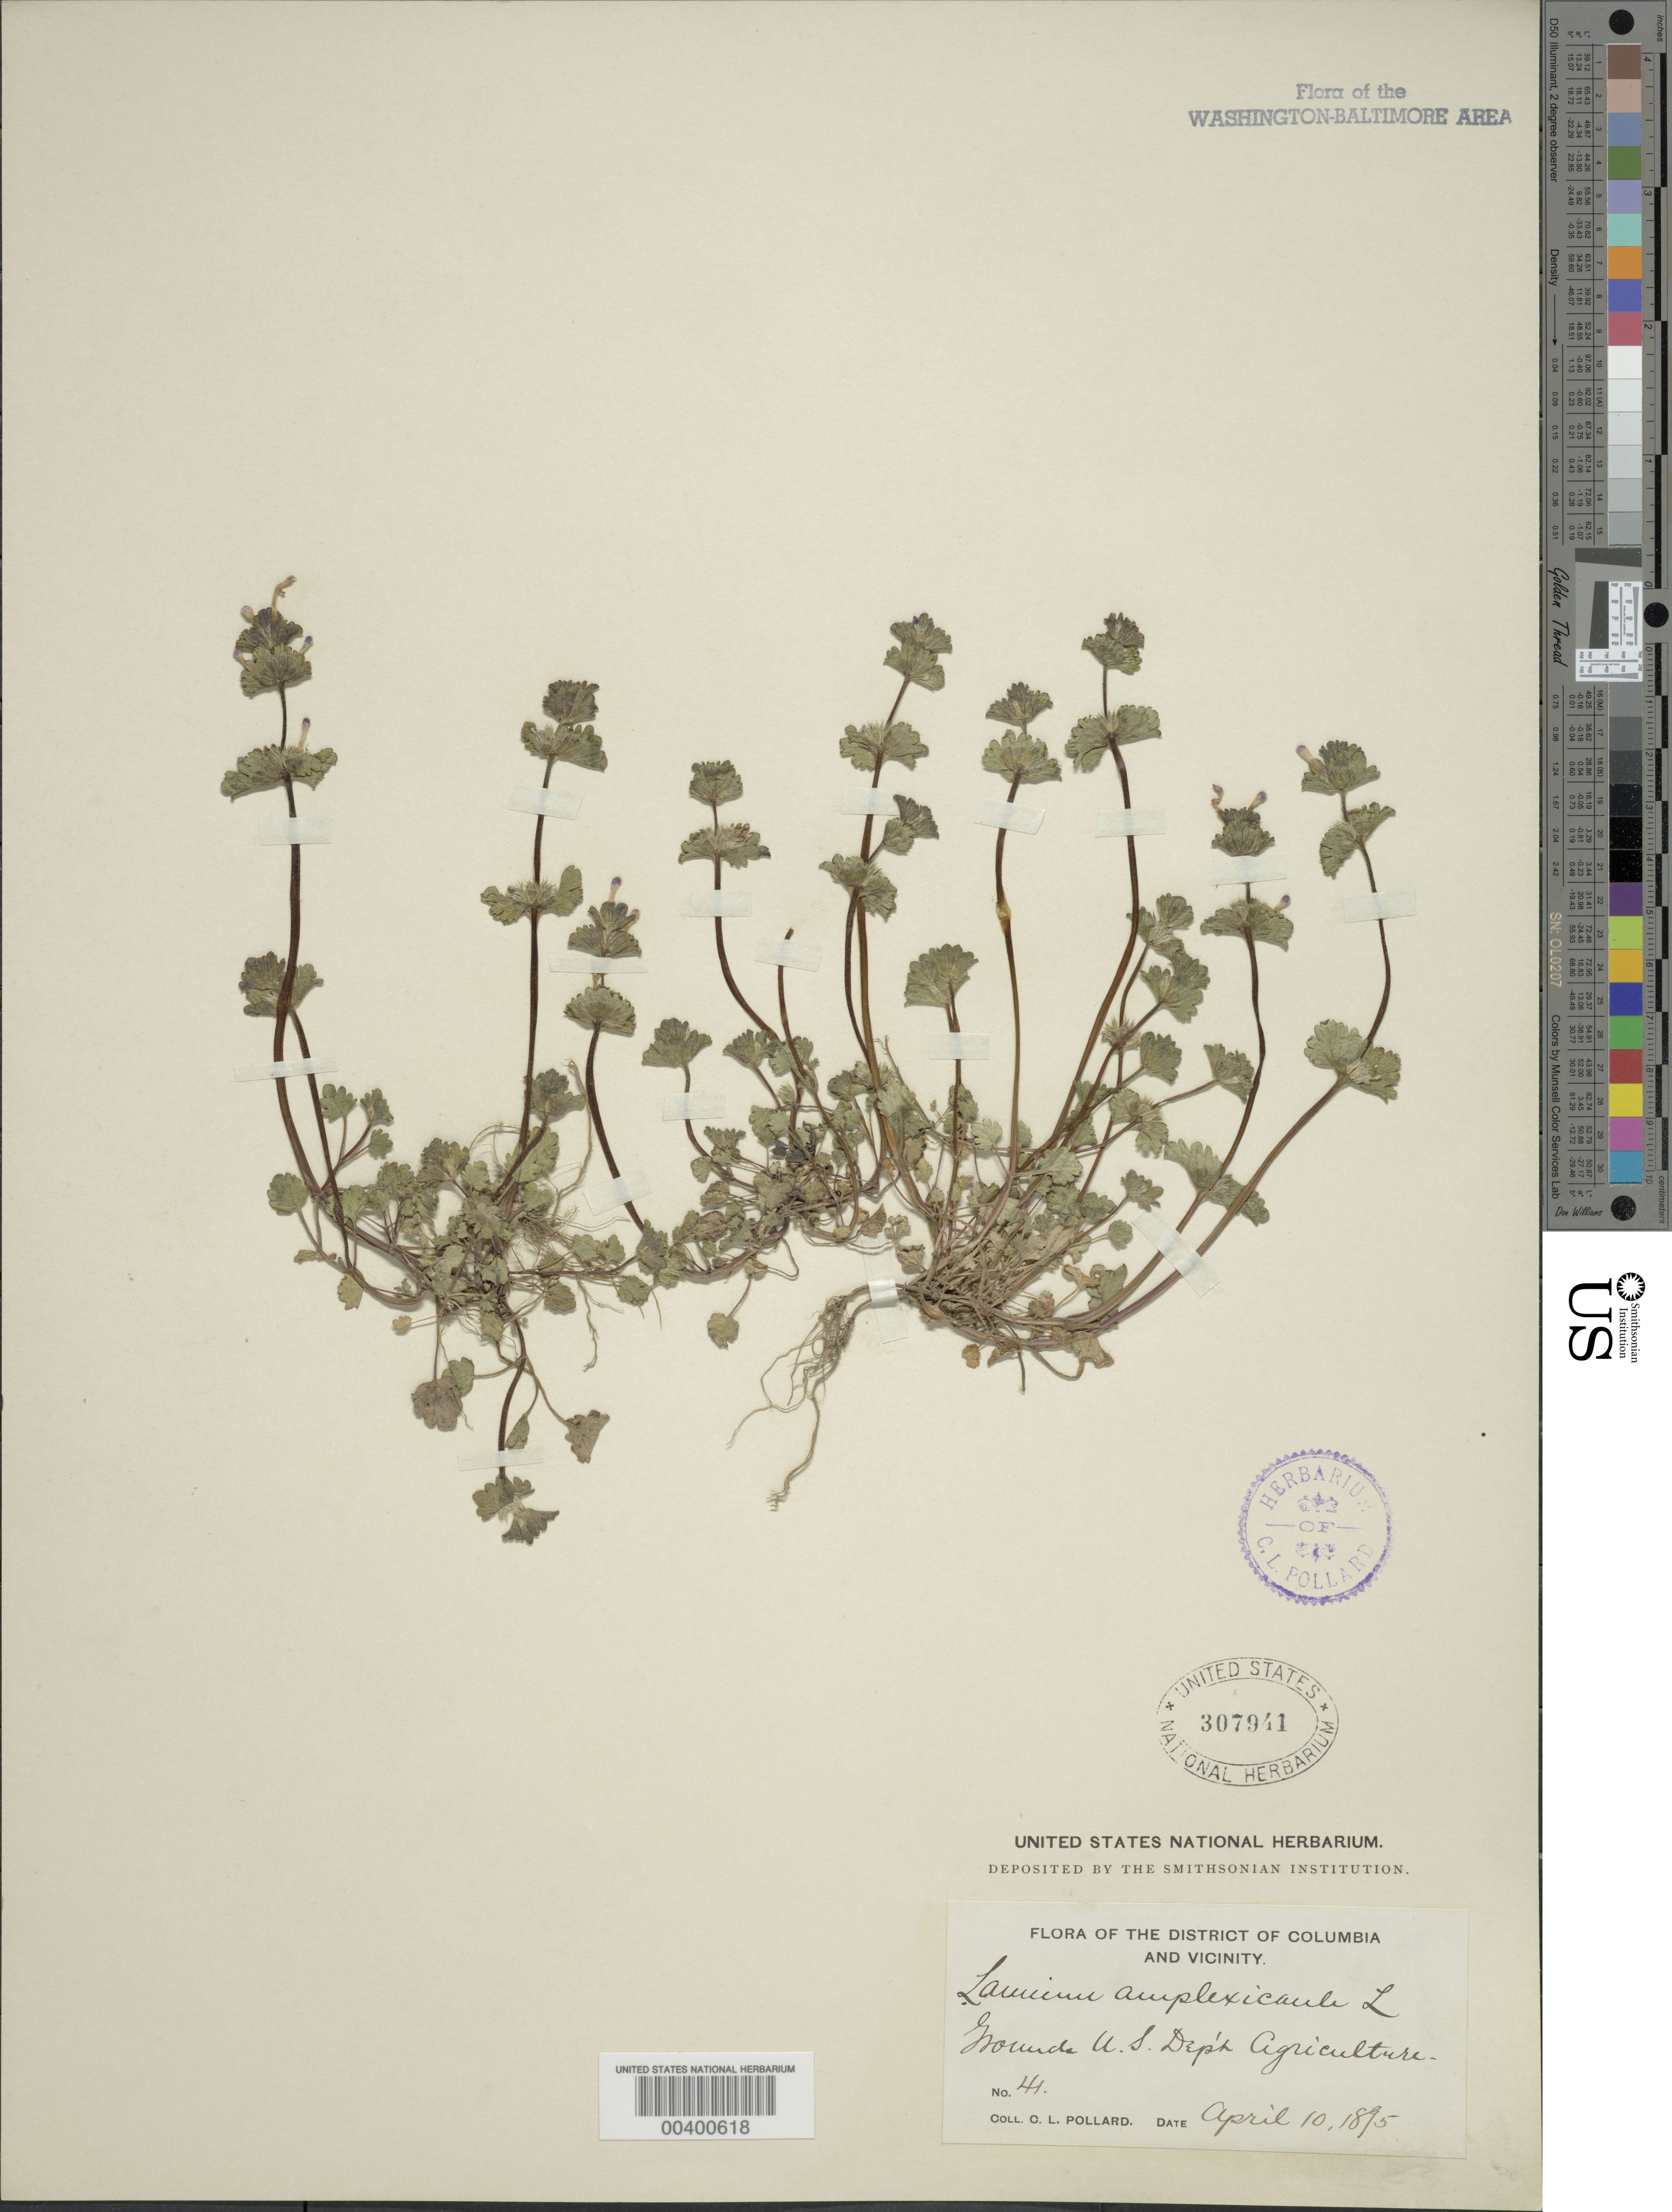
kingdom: Plantae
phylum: Tracheophyta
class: Magnoliopsida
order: Lamiales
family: Lamiaceae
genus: Lamium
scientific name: Lamium amplexicaule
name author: L.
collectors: C. L. Pollard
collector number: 41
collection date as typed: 10 Apr 1895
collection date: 1895-04-10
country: United States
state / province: District of Columbia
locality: U.S. Dept. of Agriculture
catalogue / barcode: US 307941